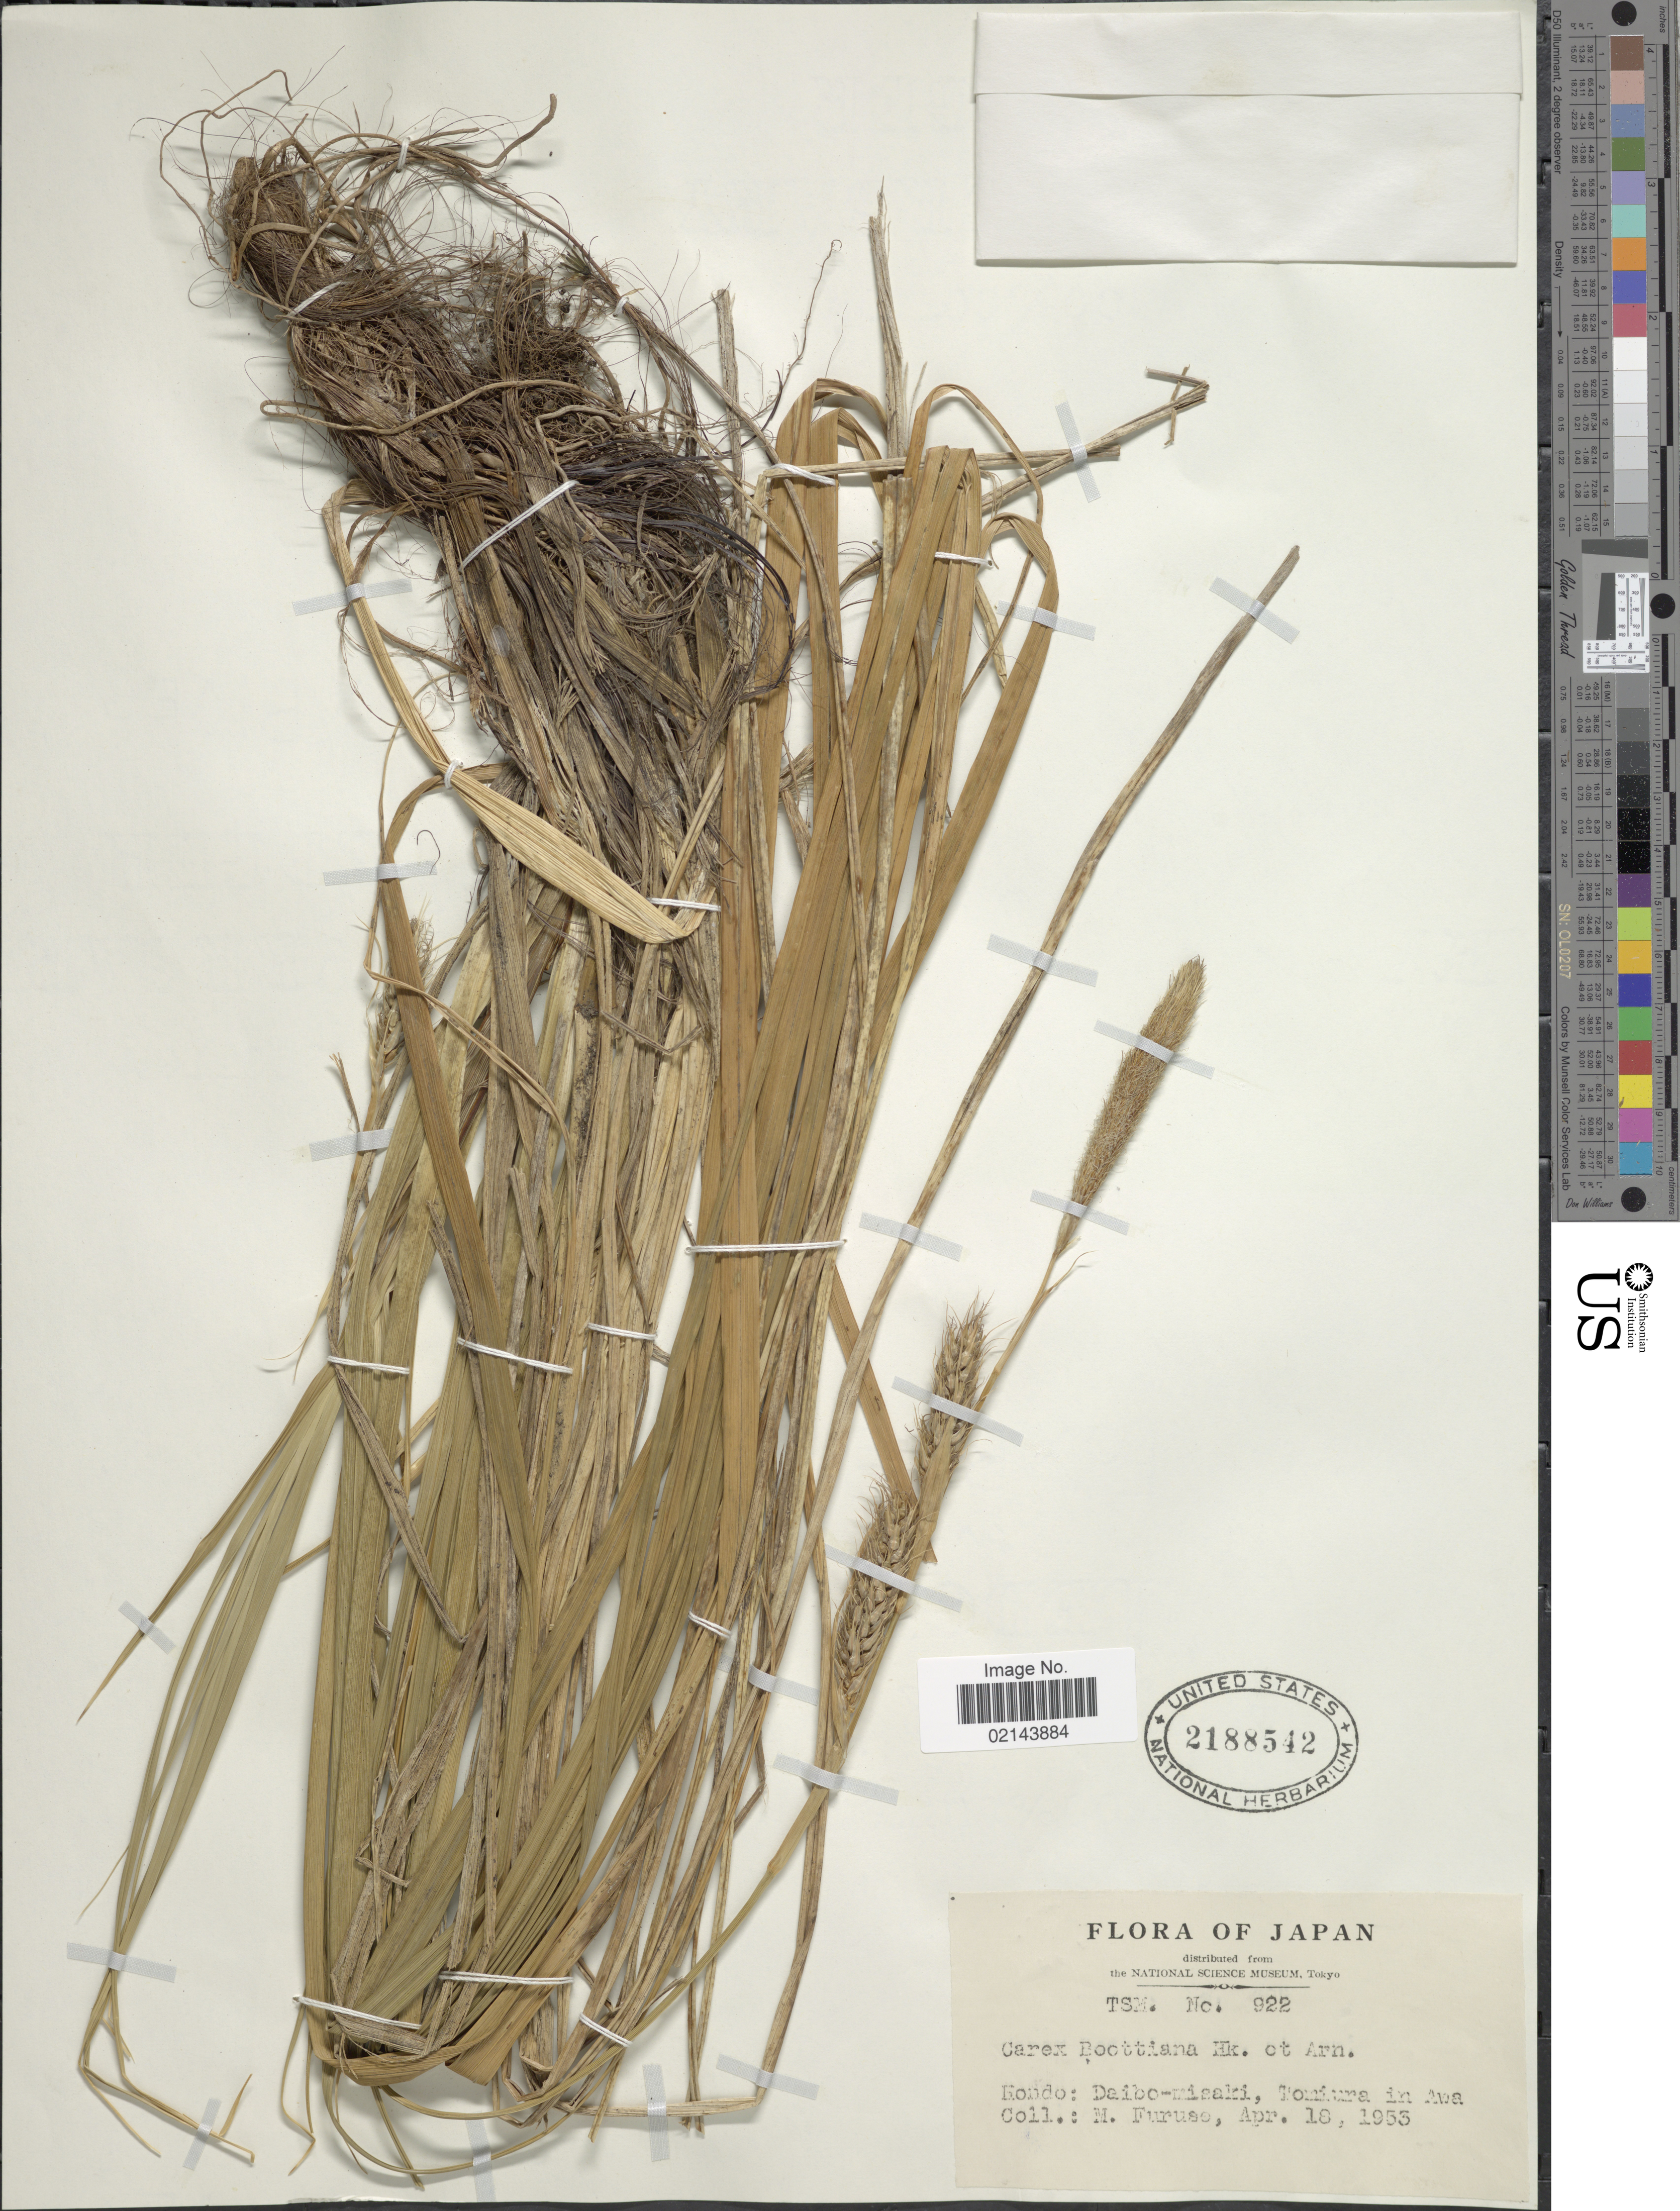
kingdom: Plantae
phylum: Tracheophyta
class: Liliopsida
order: Poales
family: Cyperaceae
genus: Carex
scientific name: Carex wahuensis subsp. robusta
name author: (Franch. & Sav.) T. Koyama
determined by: Strong, Mark T., (BOT), Smithsonian Institution - National Museum of Natural History (UNITED STATES)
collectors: M. Furuso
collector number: TSM 922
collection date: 1953-04-18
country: Japan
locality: Hondo: Daibo-misaki, Tomiura in Awa.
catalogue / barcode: US 2188542